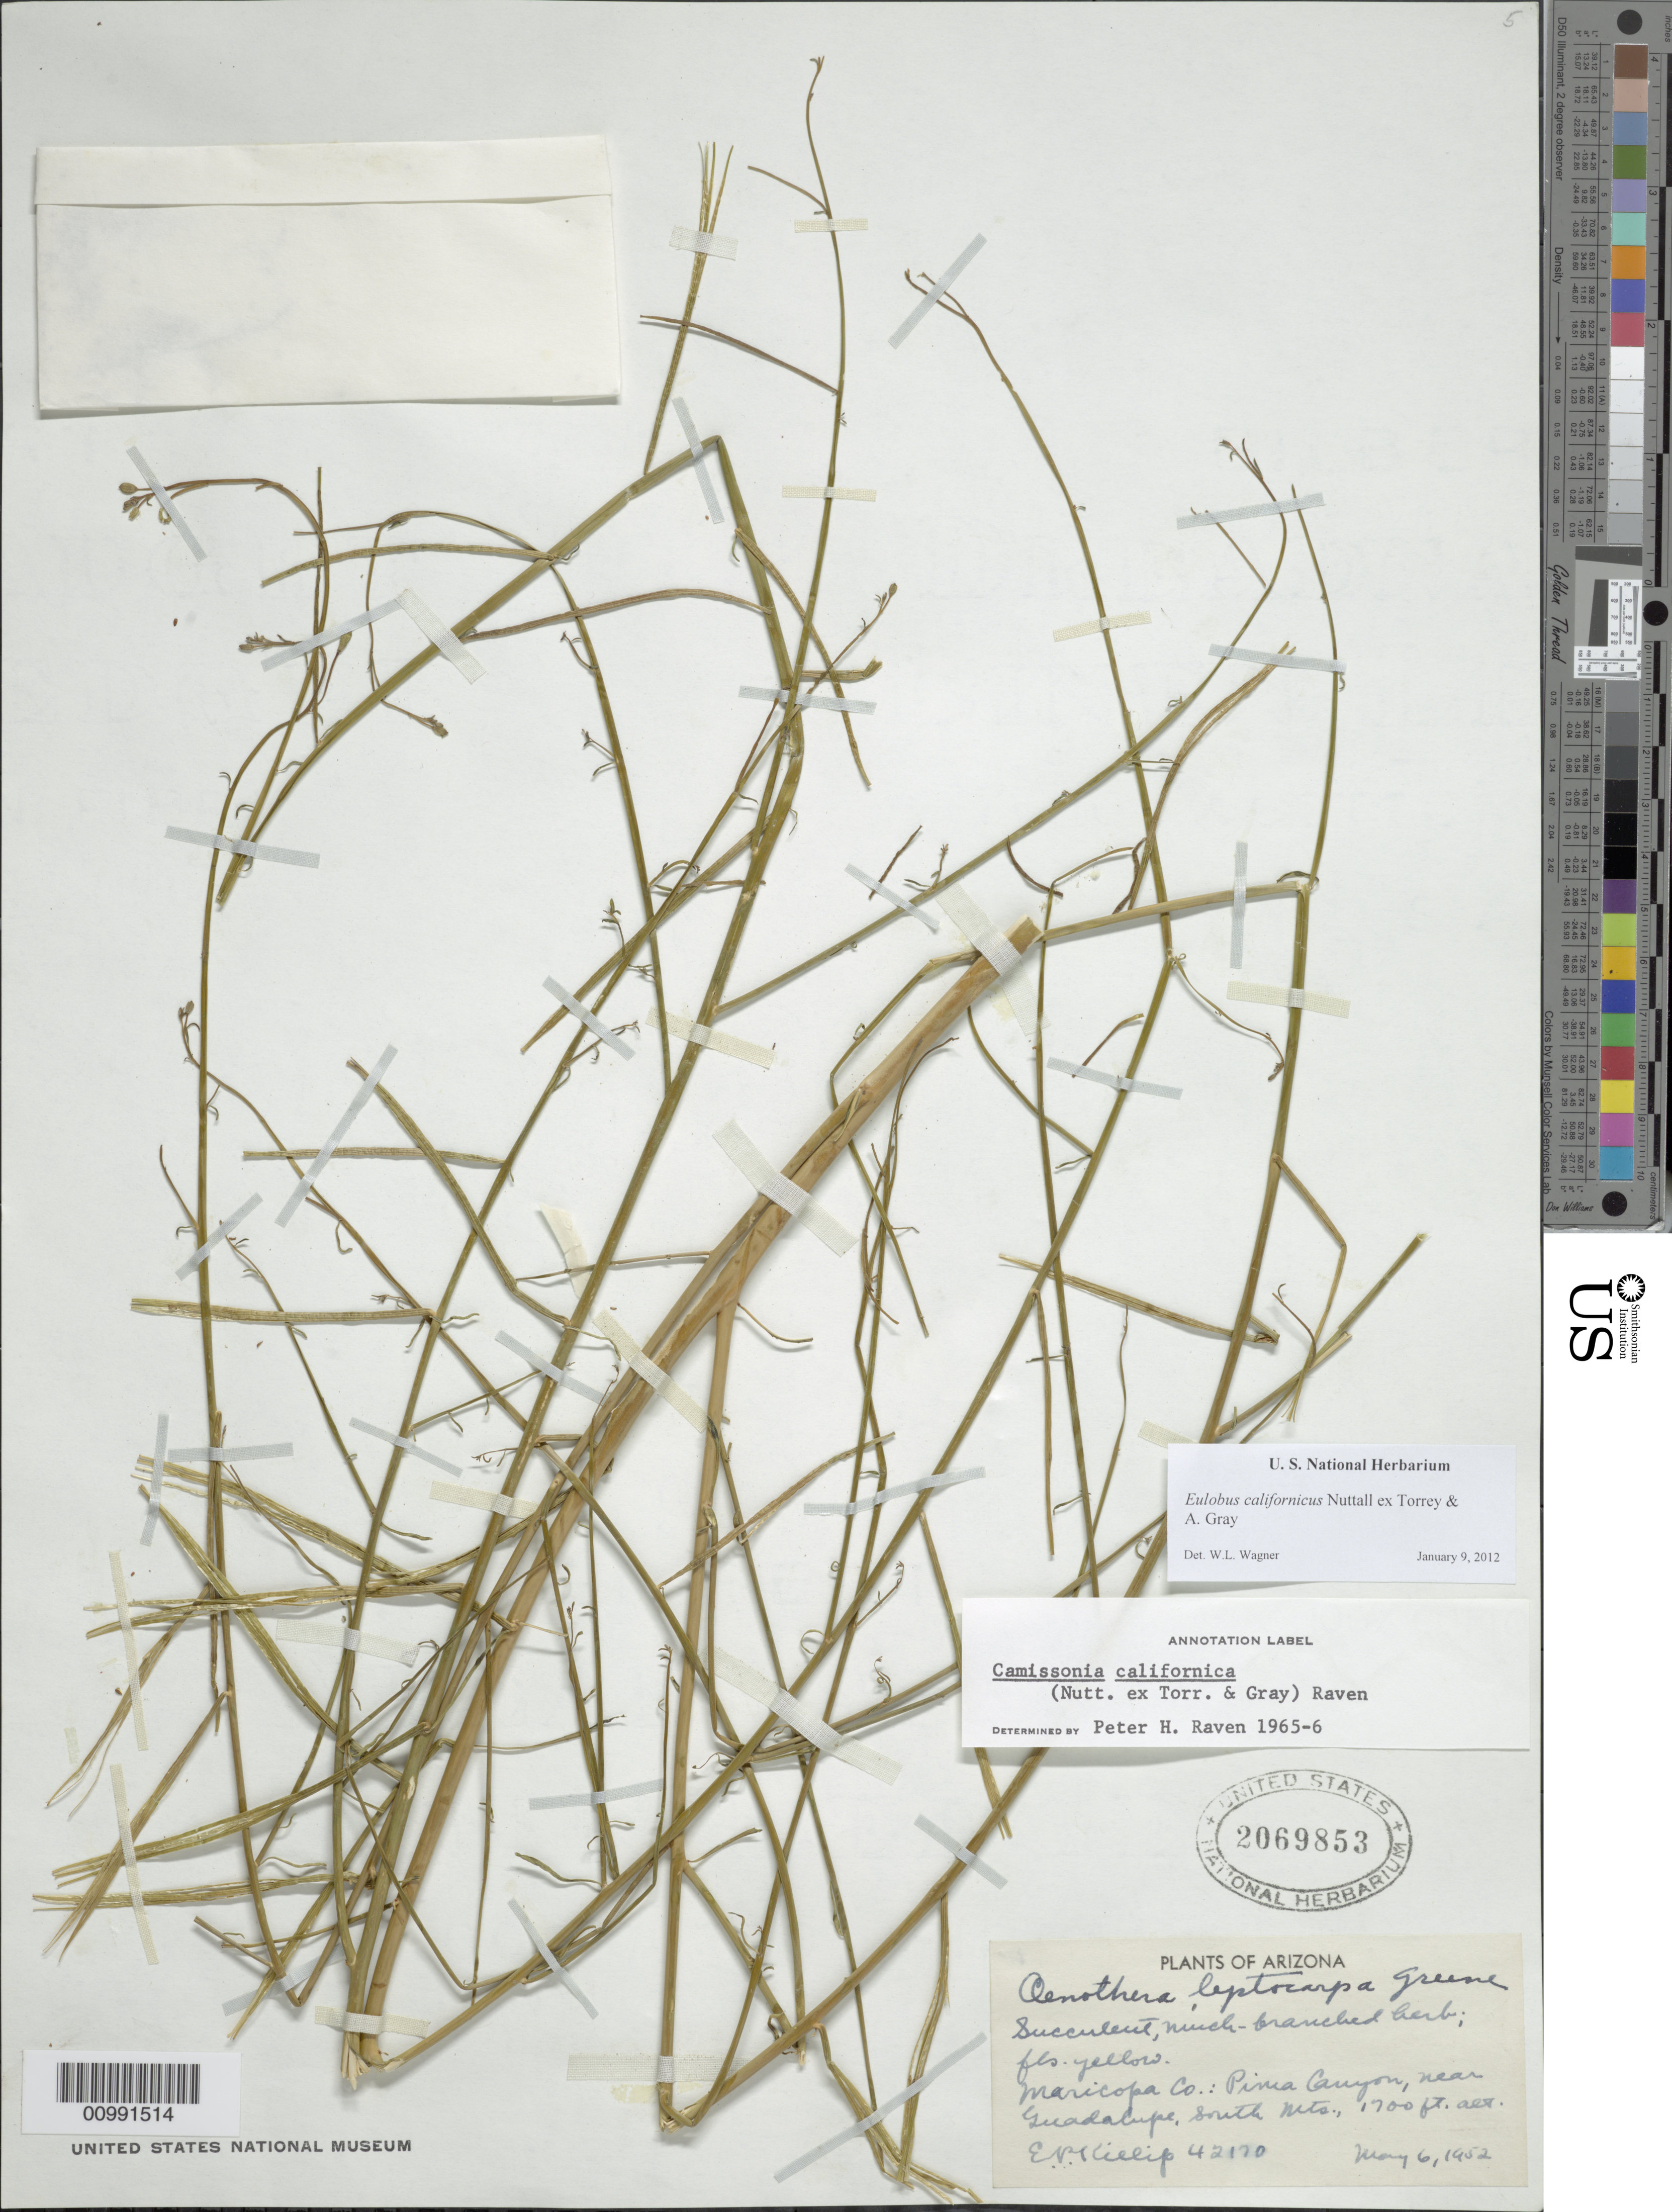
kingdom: Plantae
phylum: Tracheophyta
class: Magnoliopsida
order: Myrtales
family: Onagraceae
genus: Eulobus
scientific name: Eulobus californicus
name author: Nutt. ex Torr. & A. Gray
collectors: E. P. Killip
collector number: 42170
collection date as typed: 06 May 1952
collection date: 1952-05-06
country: United States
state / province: Arizona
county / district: Maricopa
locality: Pima Canyon, near Guadalupe.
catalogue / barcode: US 2069853